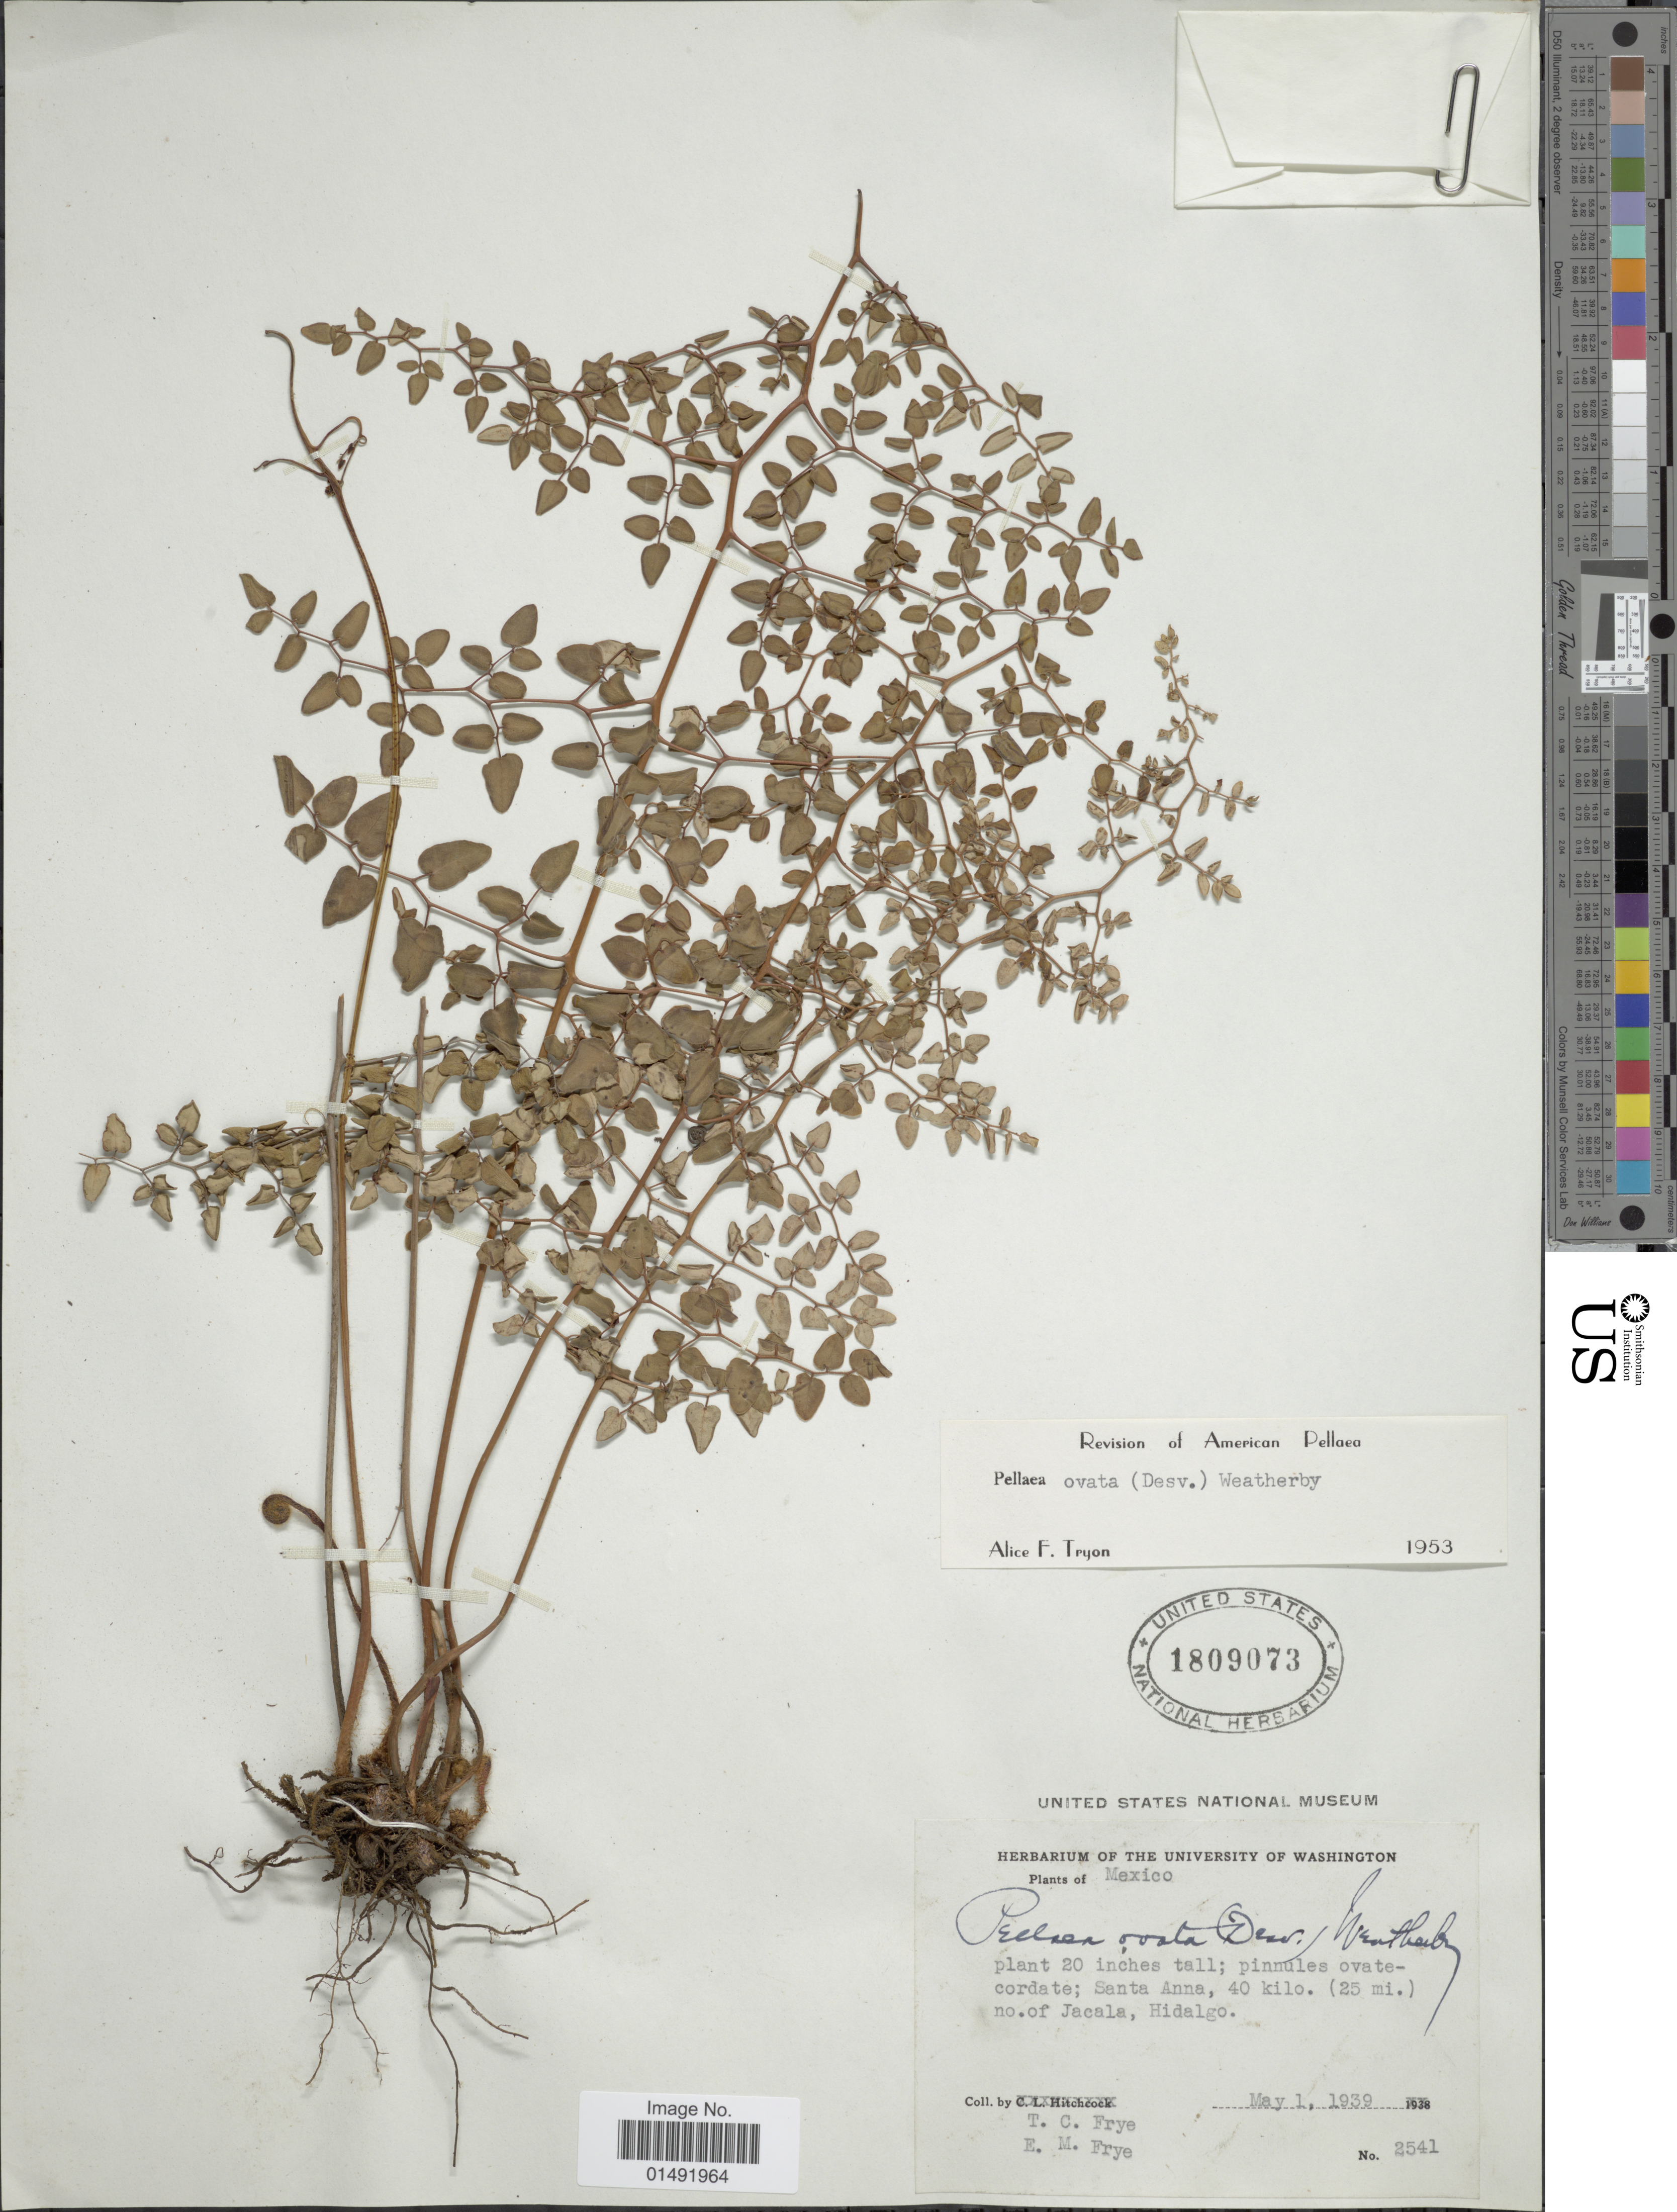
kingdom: Plantae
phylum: Tracheophyta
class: Polypodiopsida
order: Polypodiales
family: Pteridaceae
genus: Pellaea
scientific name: Pellaea ovata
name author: (Desv.) Weath.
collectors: T. C. Frye & E. Frye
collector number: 2541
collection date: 1939-05-01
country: Mexico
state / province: Hidalgo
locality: Santa Anna, 40 kilo. (25 mi.) no. of Jacala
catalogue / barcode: US 1809073